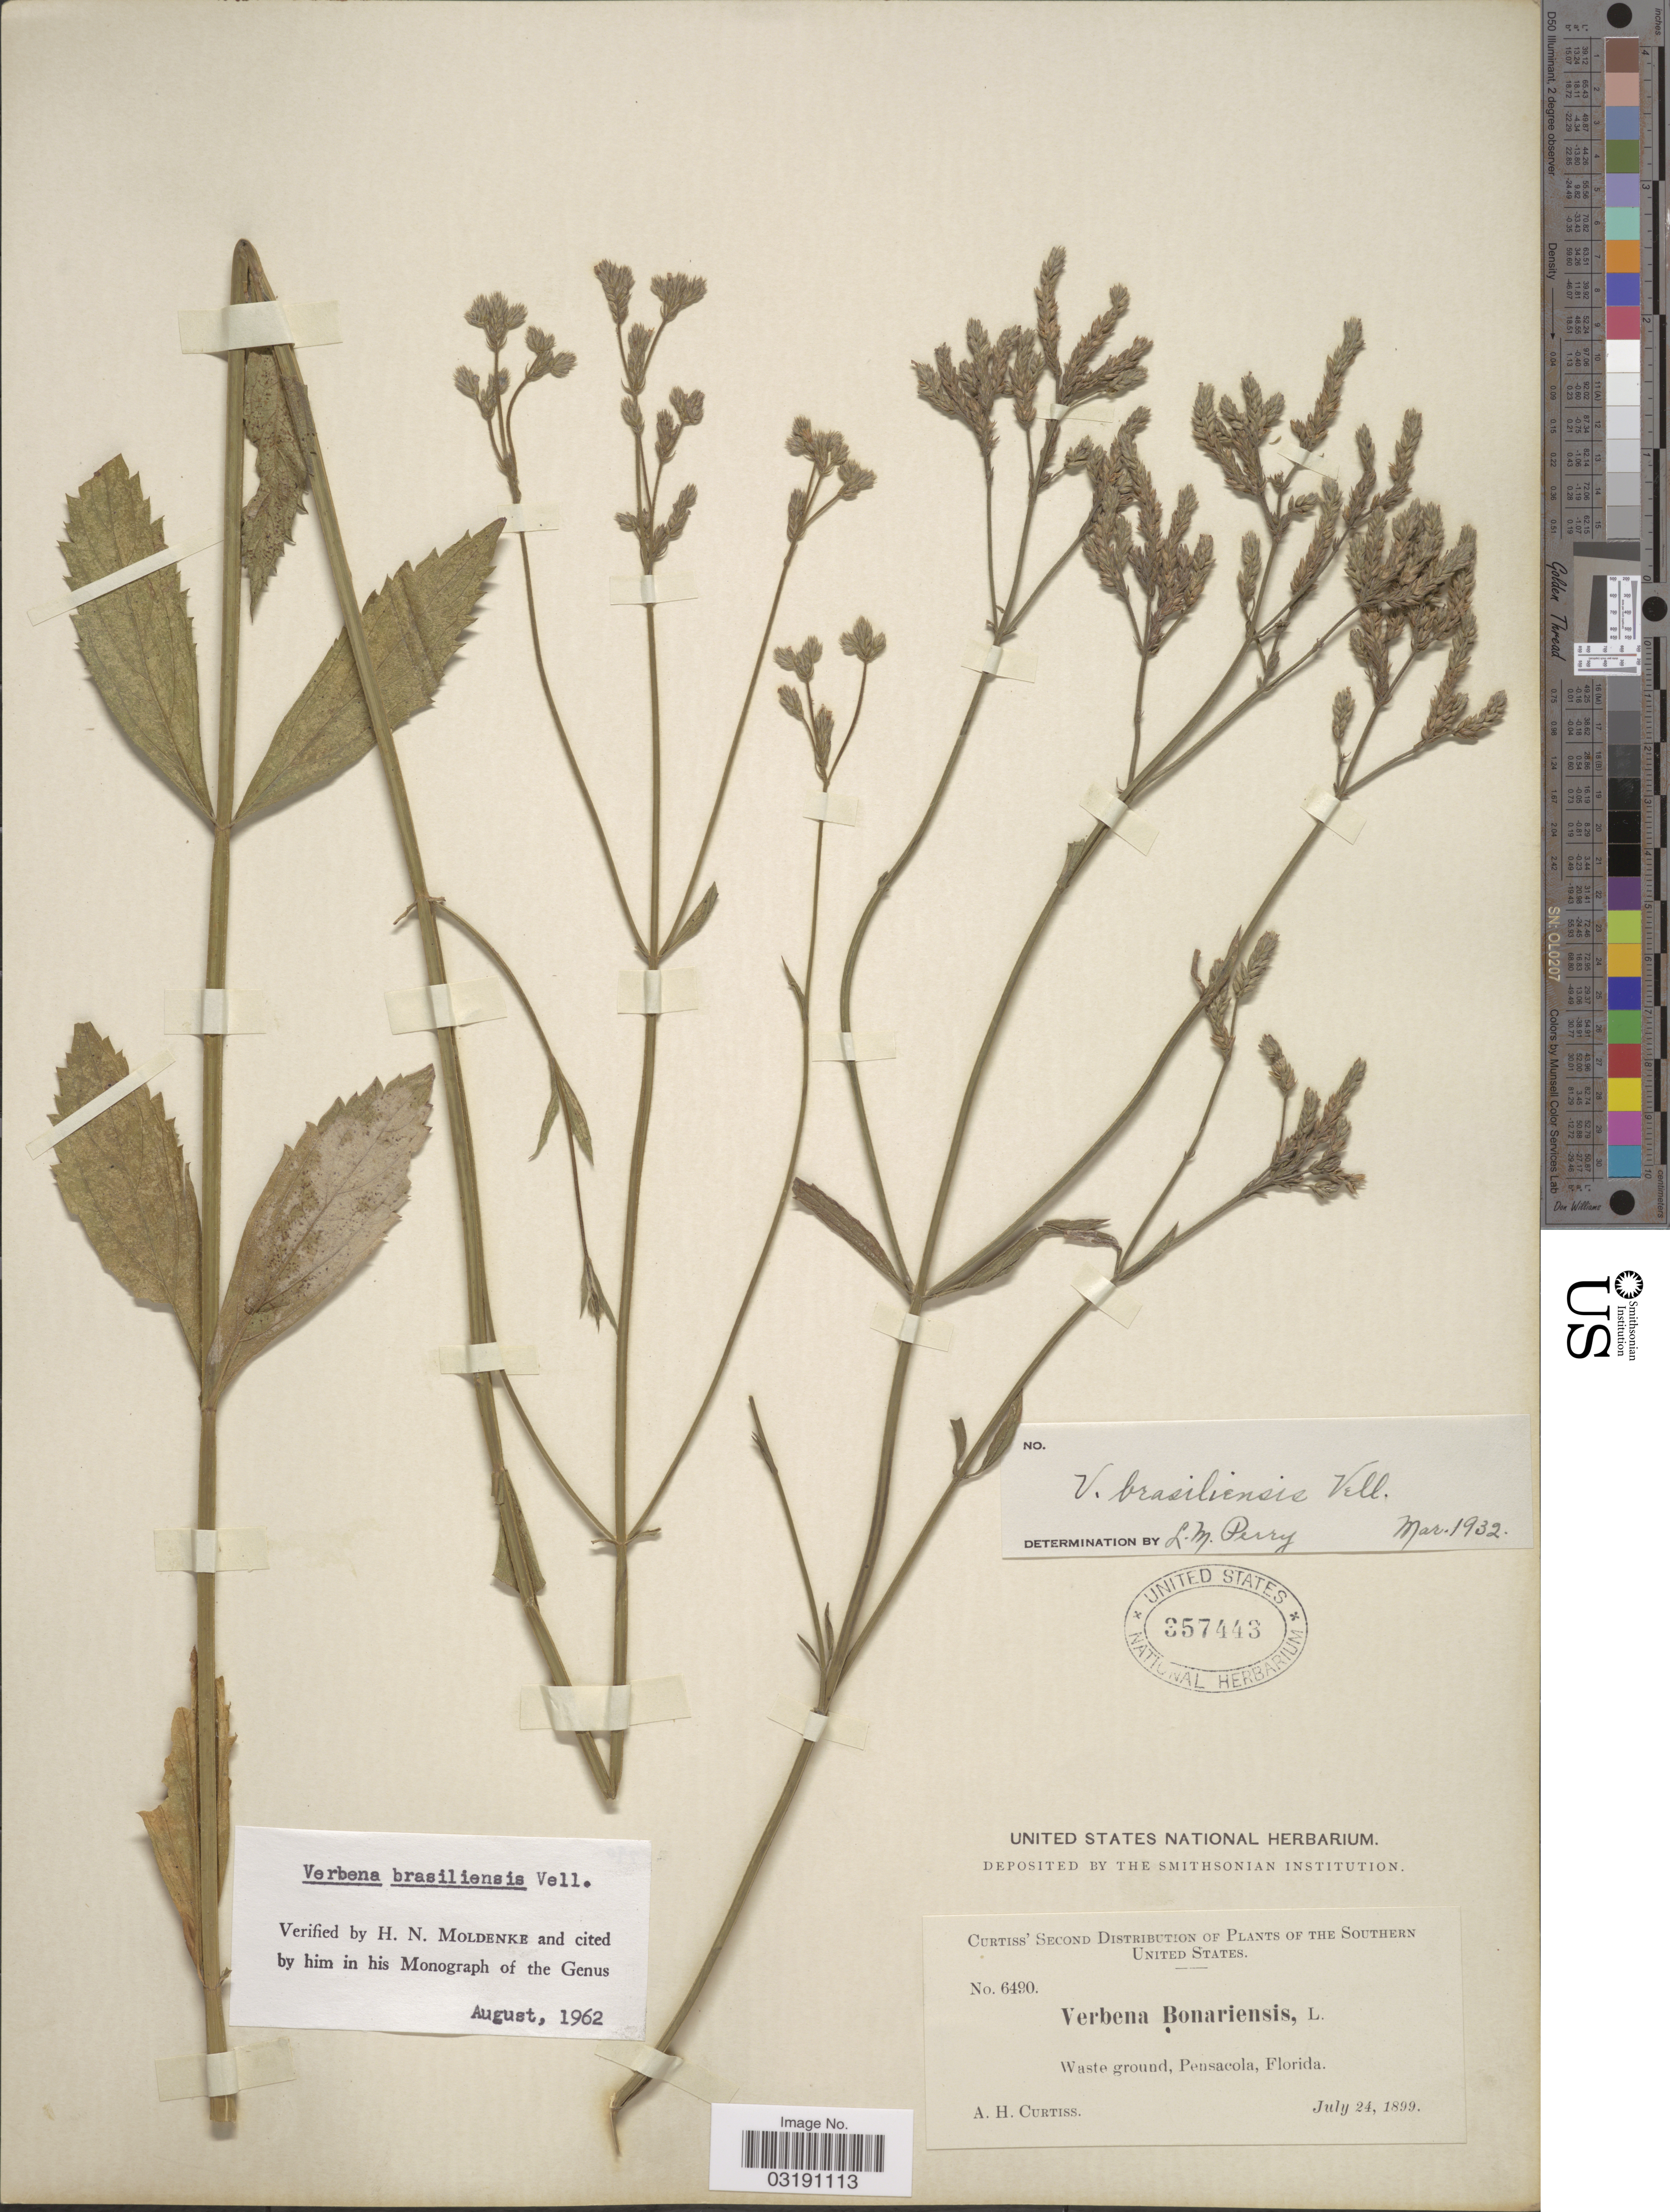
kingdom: Plantae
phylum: Tracheophyta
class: Magnoliopsida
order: Lamiales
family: Verbenaceae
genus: Verbena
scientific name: Verbena brasiliensis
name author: Vell.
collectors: A. H. Curtiss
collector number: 6490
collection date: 1899-09-24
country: United States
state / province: Florida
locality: Southern United States. Pensacola.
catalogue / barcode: US 357443